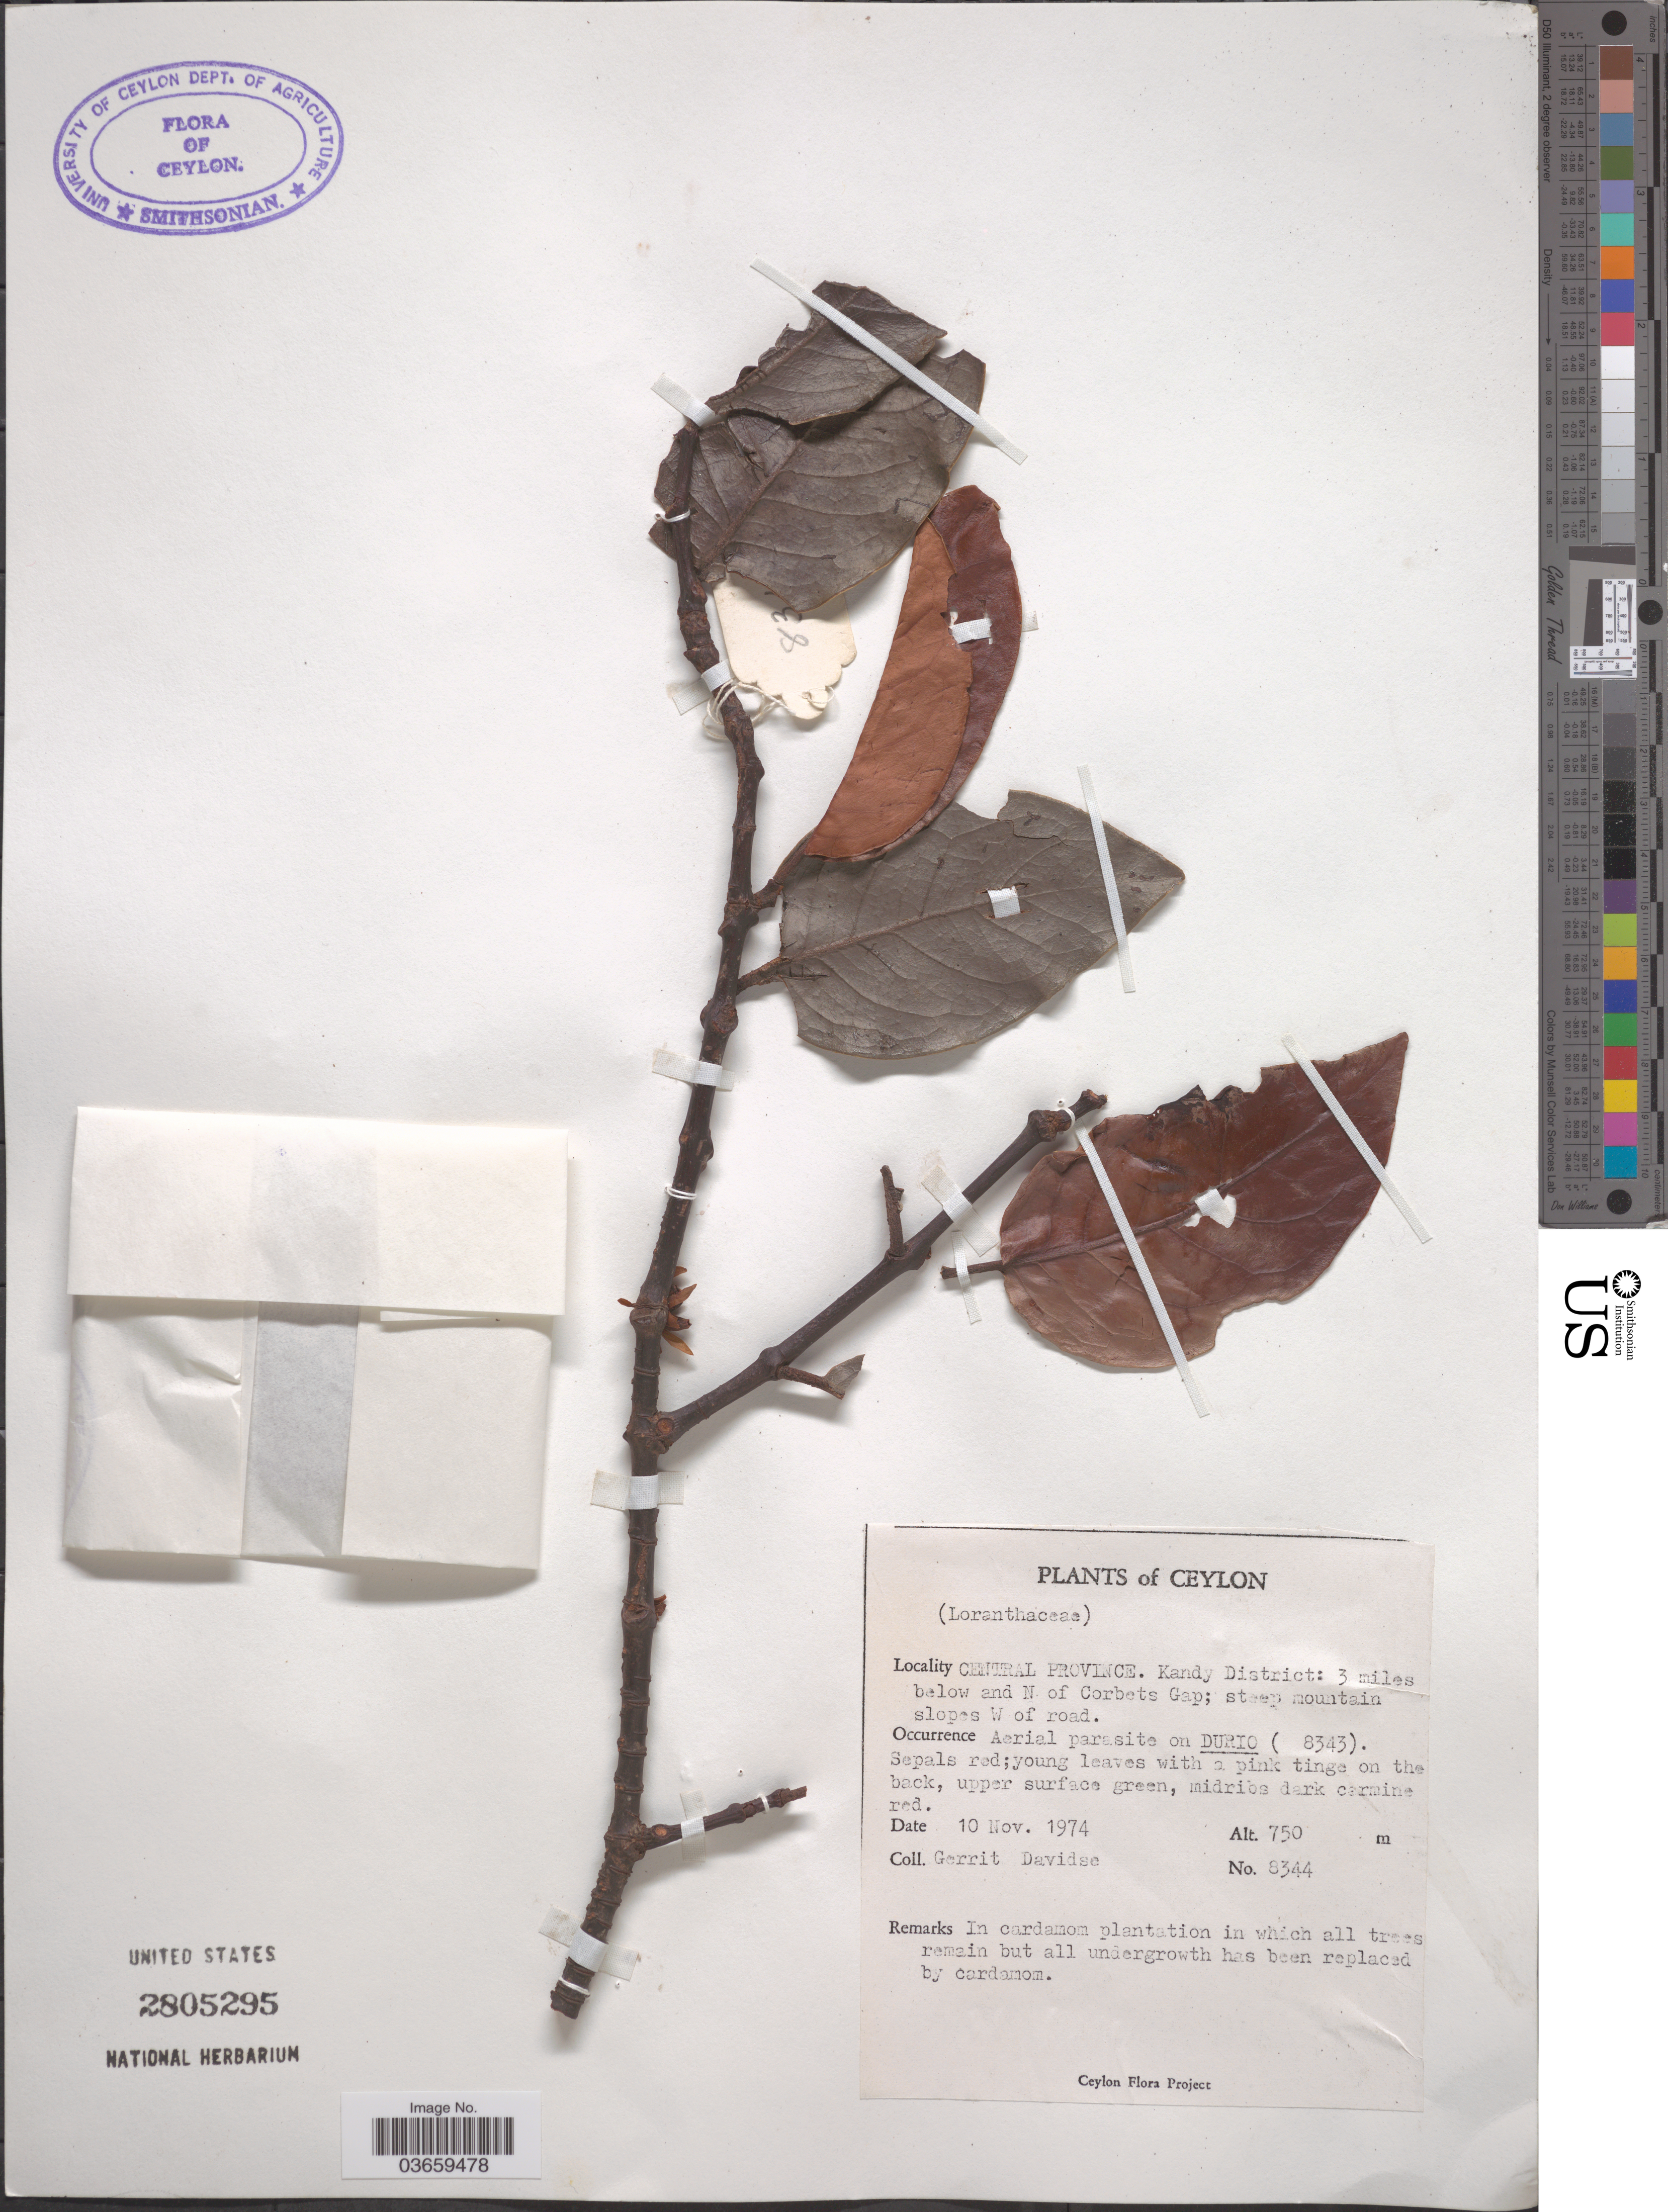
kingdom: Plantae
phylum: Tracheophyta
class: Magnoliopsida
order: Santalales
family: Loranthaceae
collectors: G. Davidse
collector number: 8344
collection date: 1974-11-10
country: Sri Lanka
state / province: Central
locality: Ceylon. Kandy District: 3 miles below and N. of Corbets Gap; steep mountain slopes W of road.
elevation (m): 750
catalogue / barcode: US 2805295